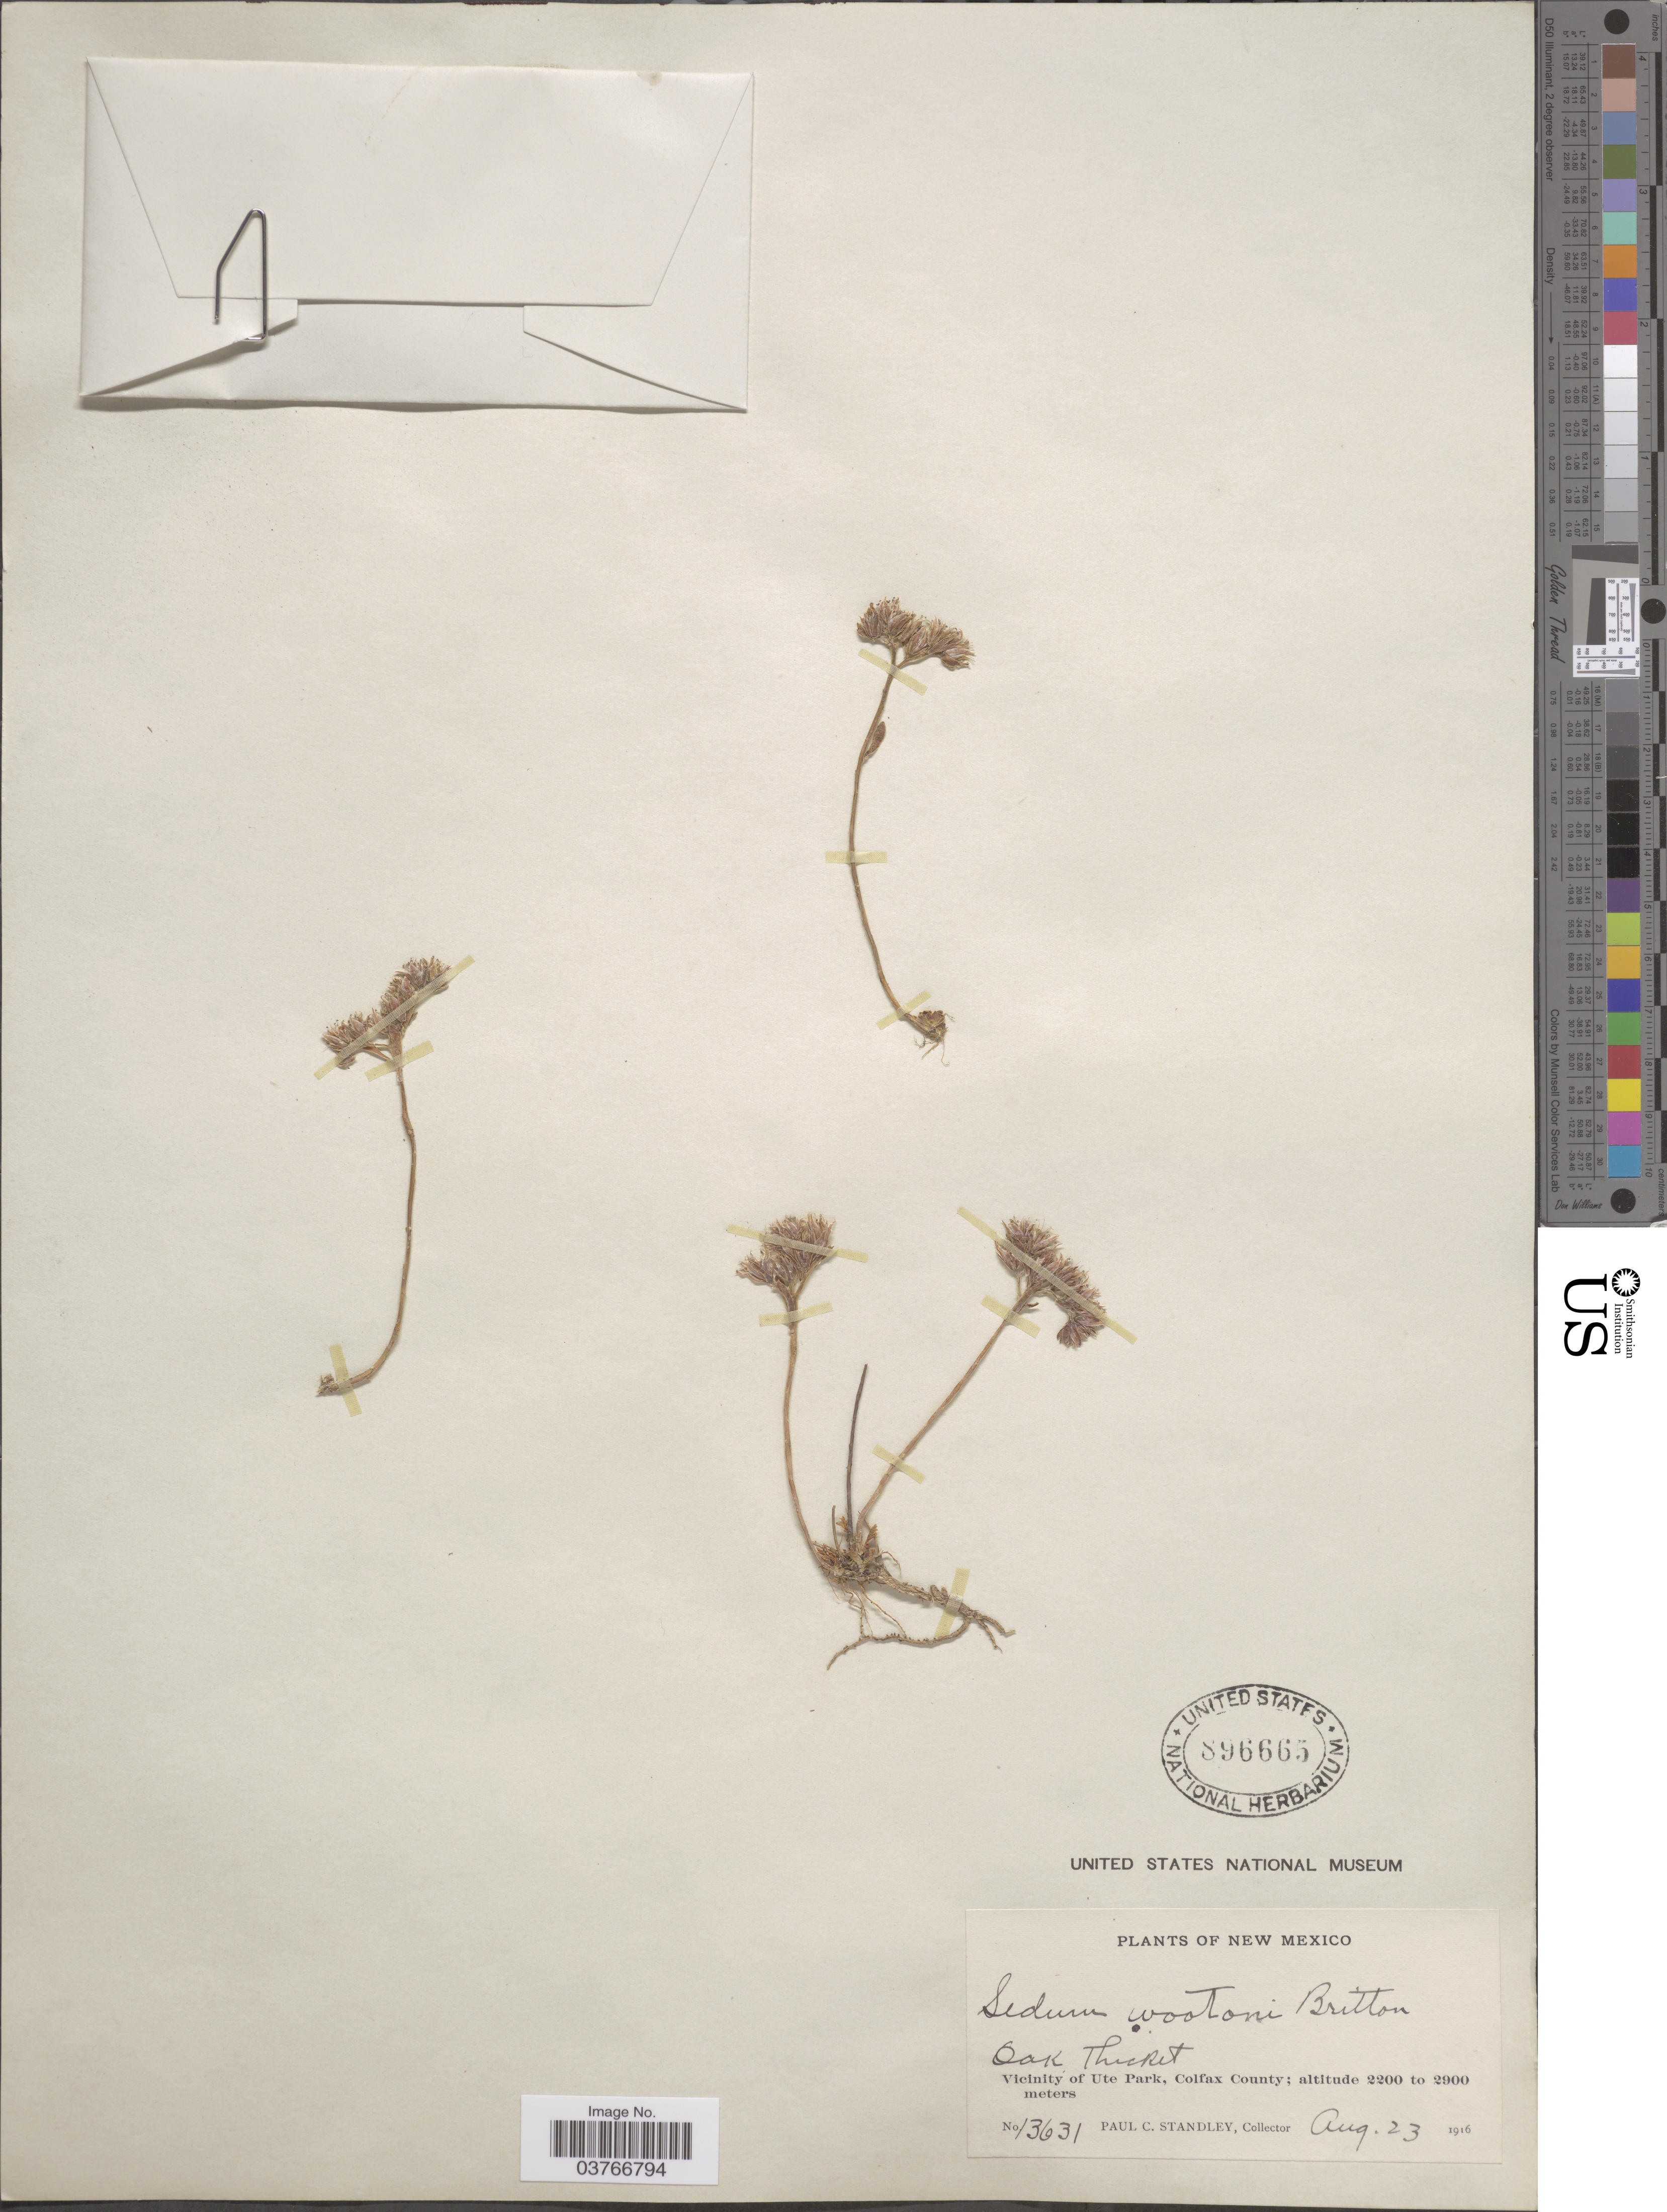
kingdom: Plantae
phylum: Tracheophyta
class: Magnoliopsida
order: Saxifragales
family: Crassulaceae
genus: Sedum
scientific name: Sedum wootonii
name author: Britton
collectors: P. C. Standley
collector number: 13631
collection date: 1916-08-23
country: United States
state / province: New Mexico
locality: Oak Thicket. Vicinity of Ute Park, Colfax County.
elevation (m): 2200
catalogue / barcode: US 896665